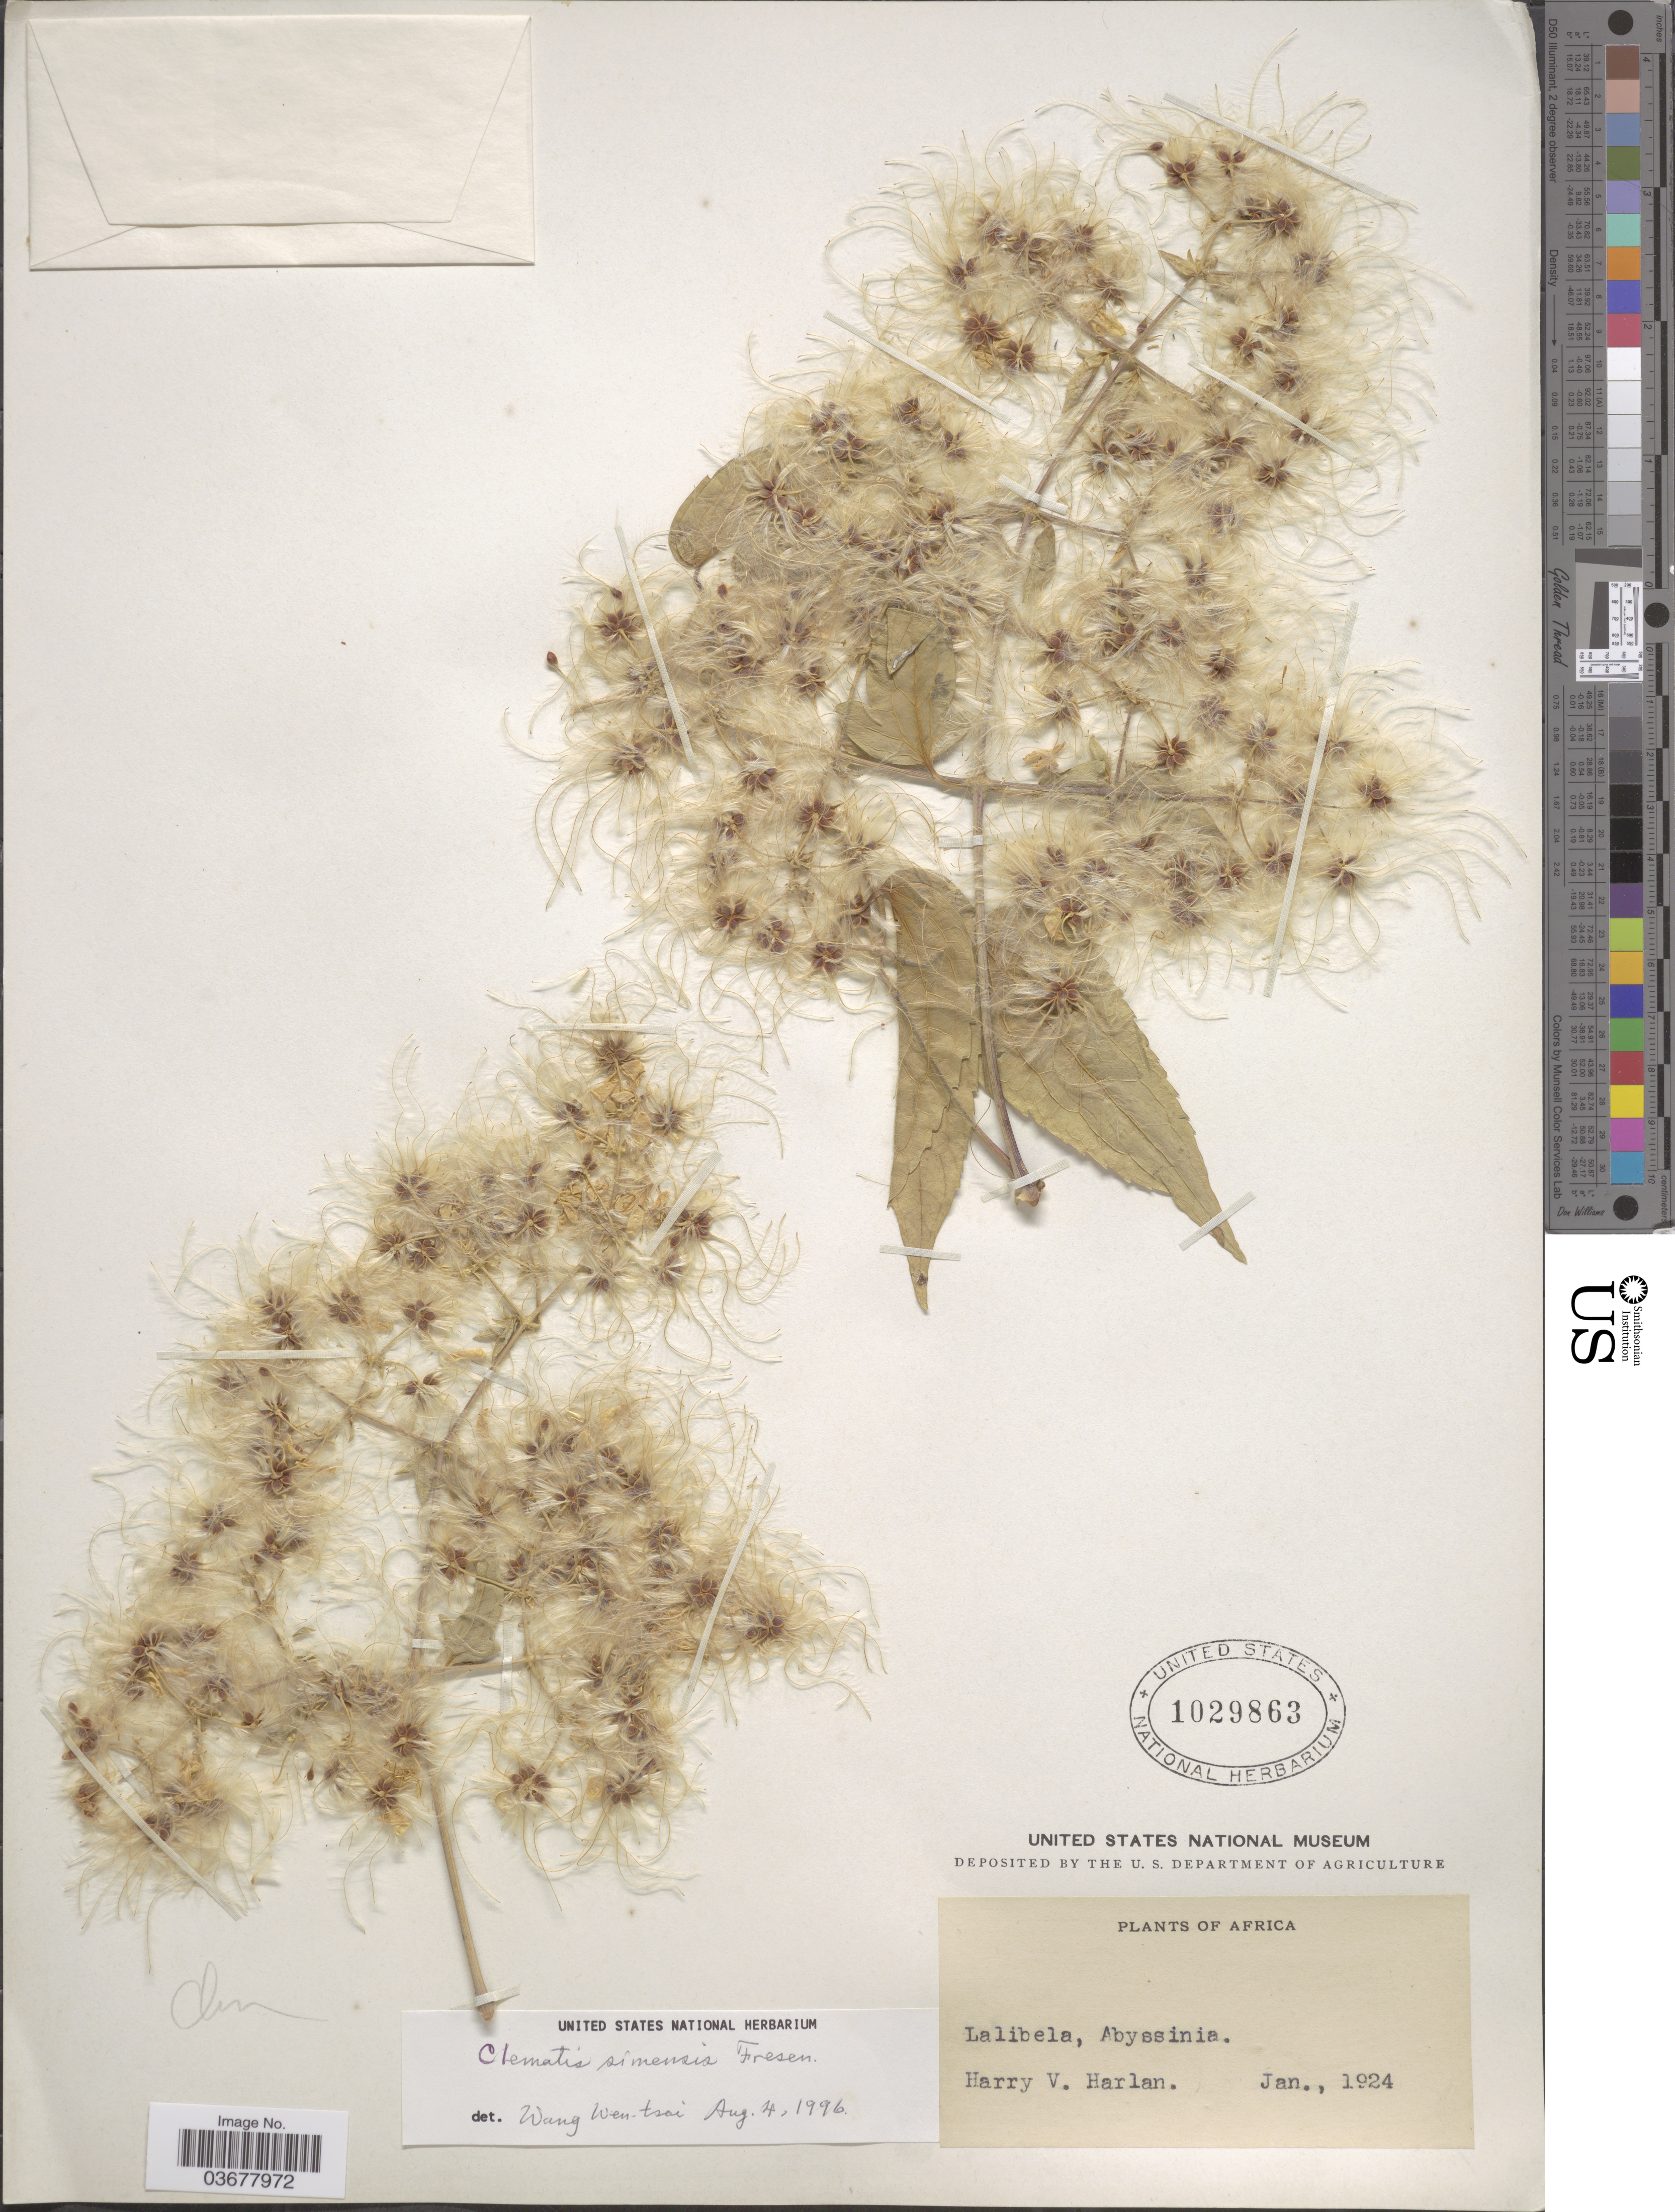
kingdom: Plantae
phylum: Tracheophyta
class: Magnoliopsida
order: Ranunculales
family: Ranunculaceae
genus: Clematis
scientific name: Clematis simensis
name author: Fresen.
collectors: H. Harlan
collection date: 1924-01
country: Ethiopia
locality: Lalibela, Abyssinia.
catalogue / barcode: US 1029863